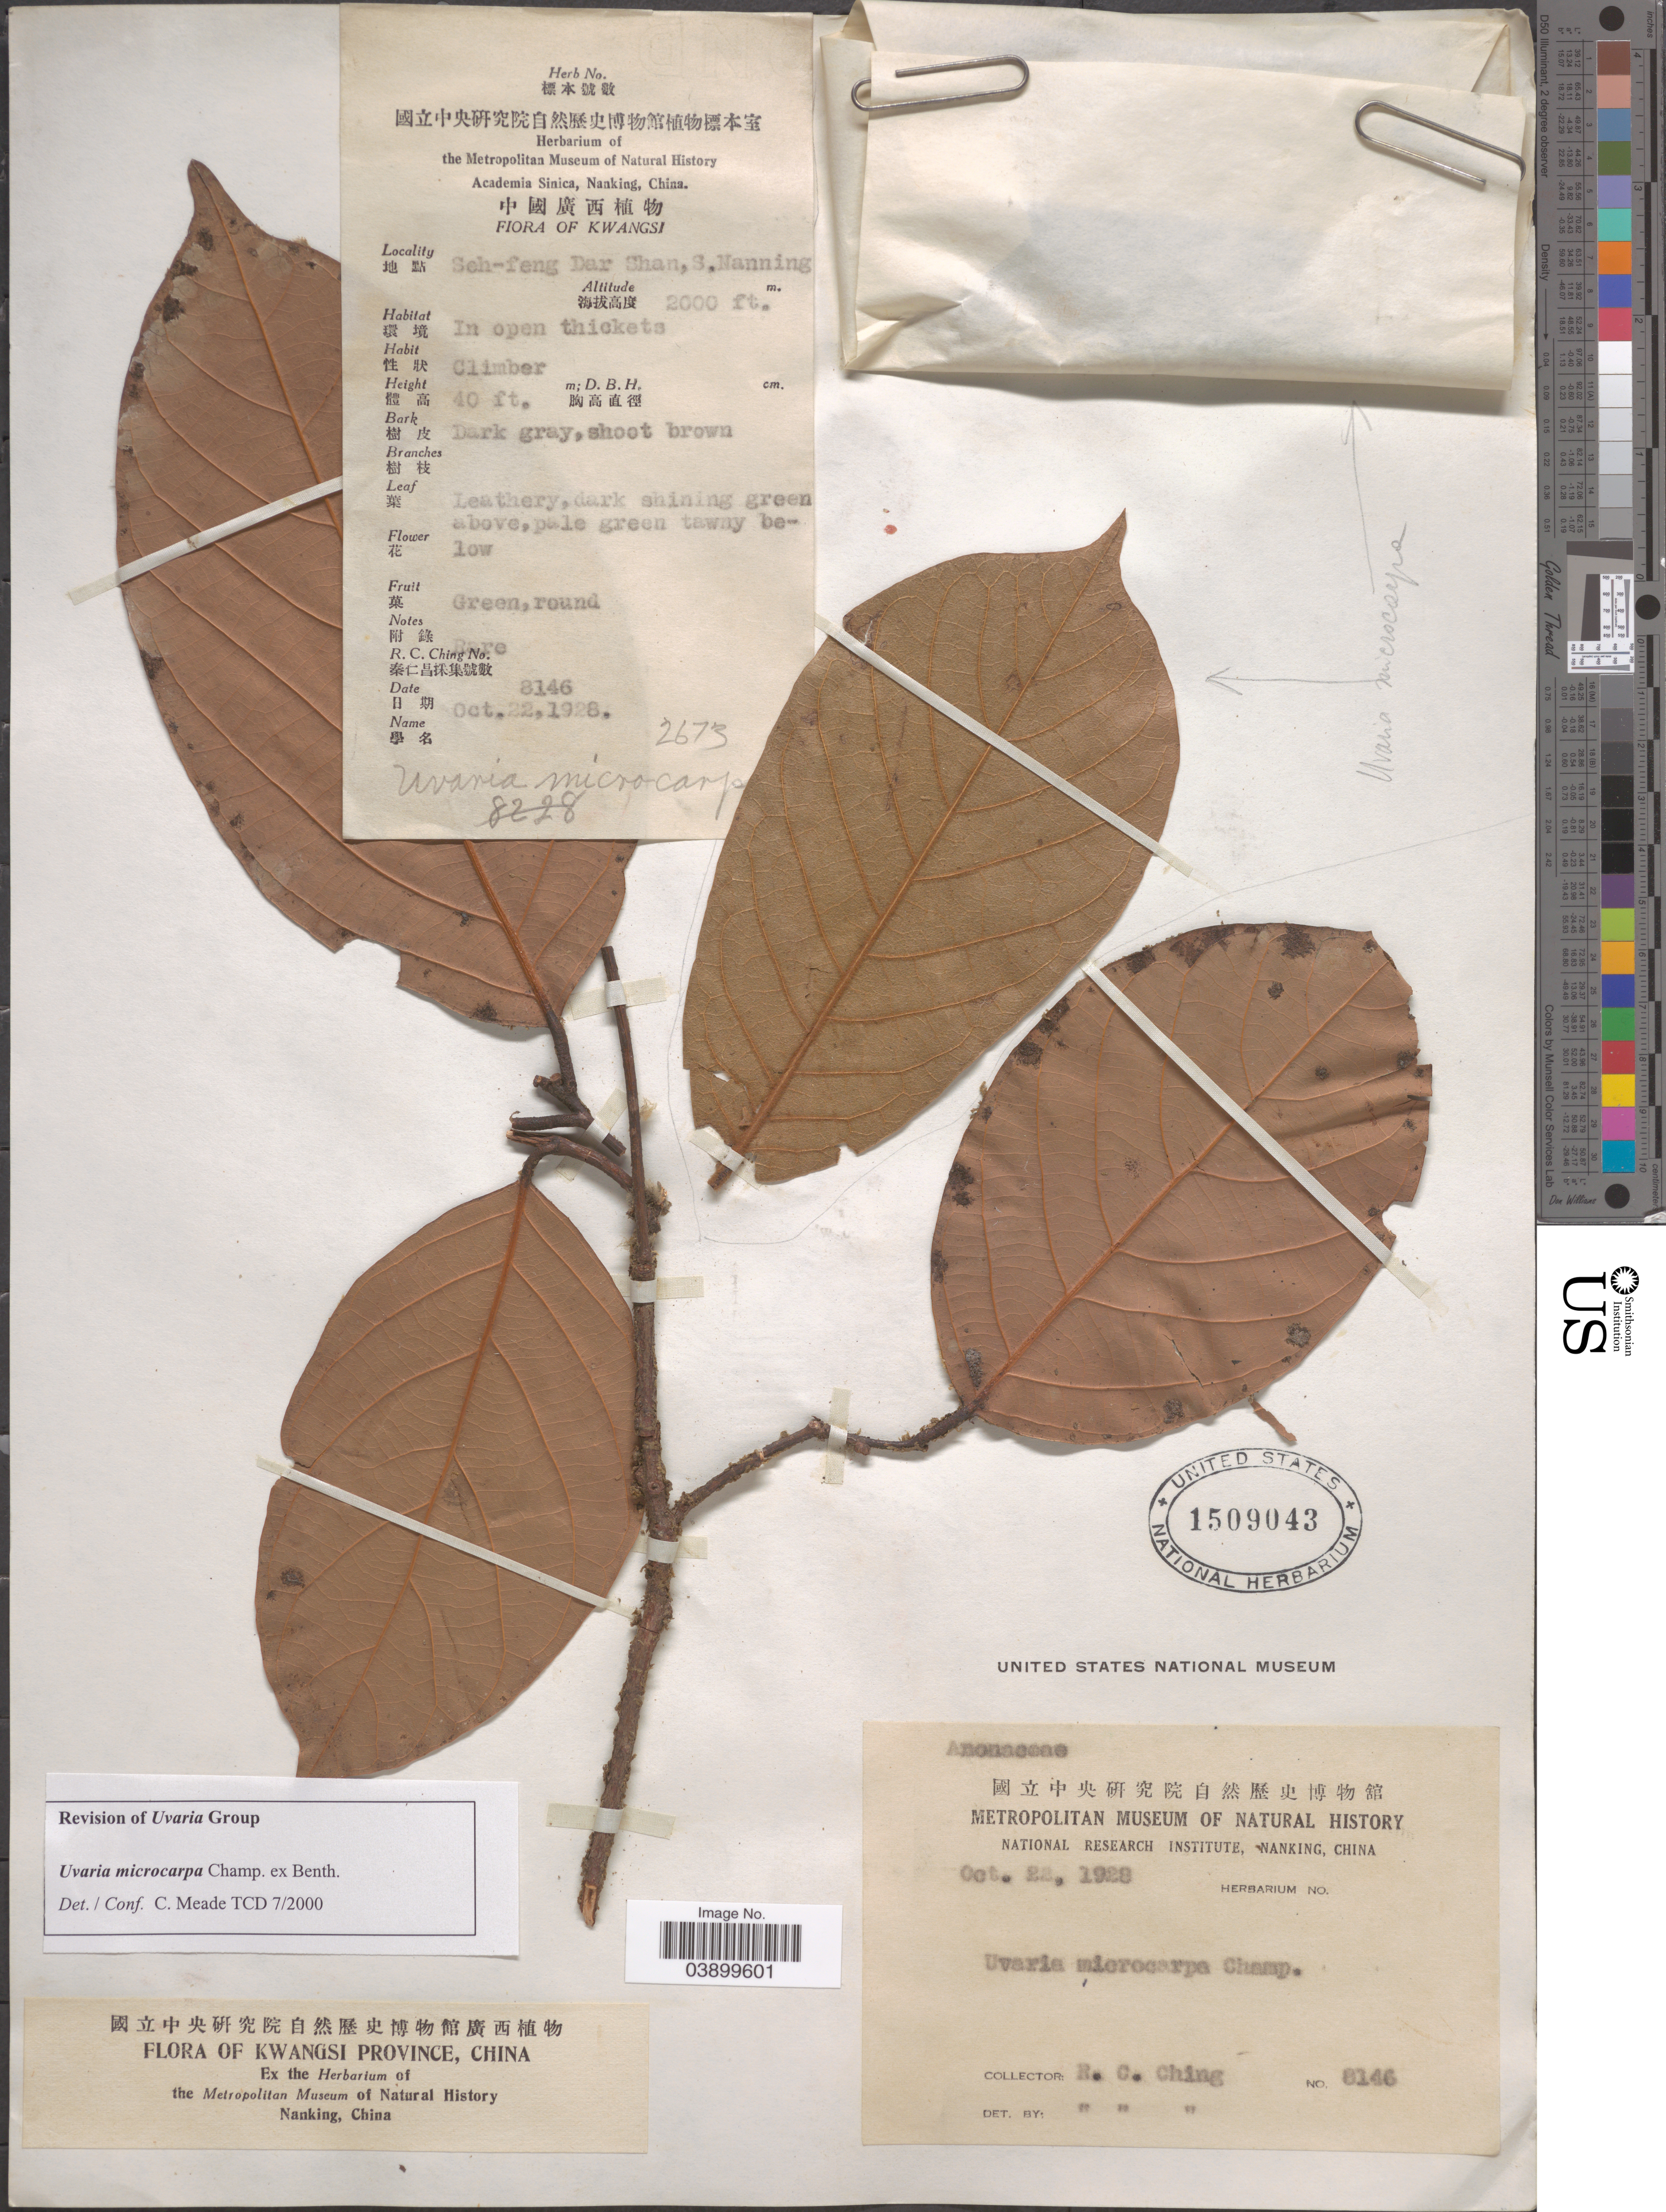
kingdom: Plantae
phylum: Tracheophyta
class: Magnoliopsida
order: Magnoliales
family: Annonaceae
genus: Uvaria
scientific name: Uvaria microcarpa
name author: Champ. ex Benth.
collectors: R. C. Ching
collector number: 8146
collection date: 1928-10-22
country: China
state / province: Guangxi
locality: Kwangsi Province. Seh-feng Dar Shan, S.Nanning.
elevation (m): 610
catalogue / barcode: US 1509043